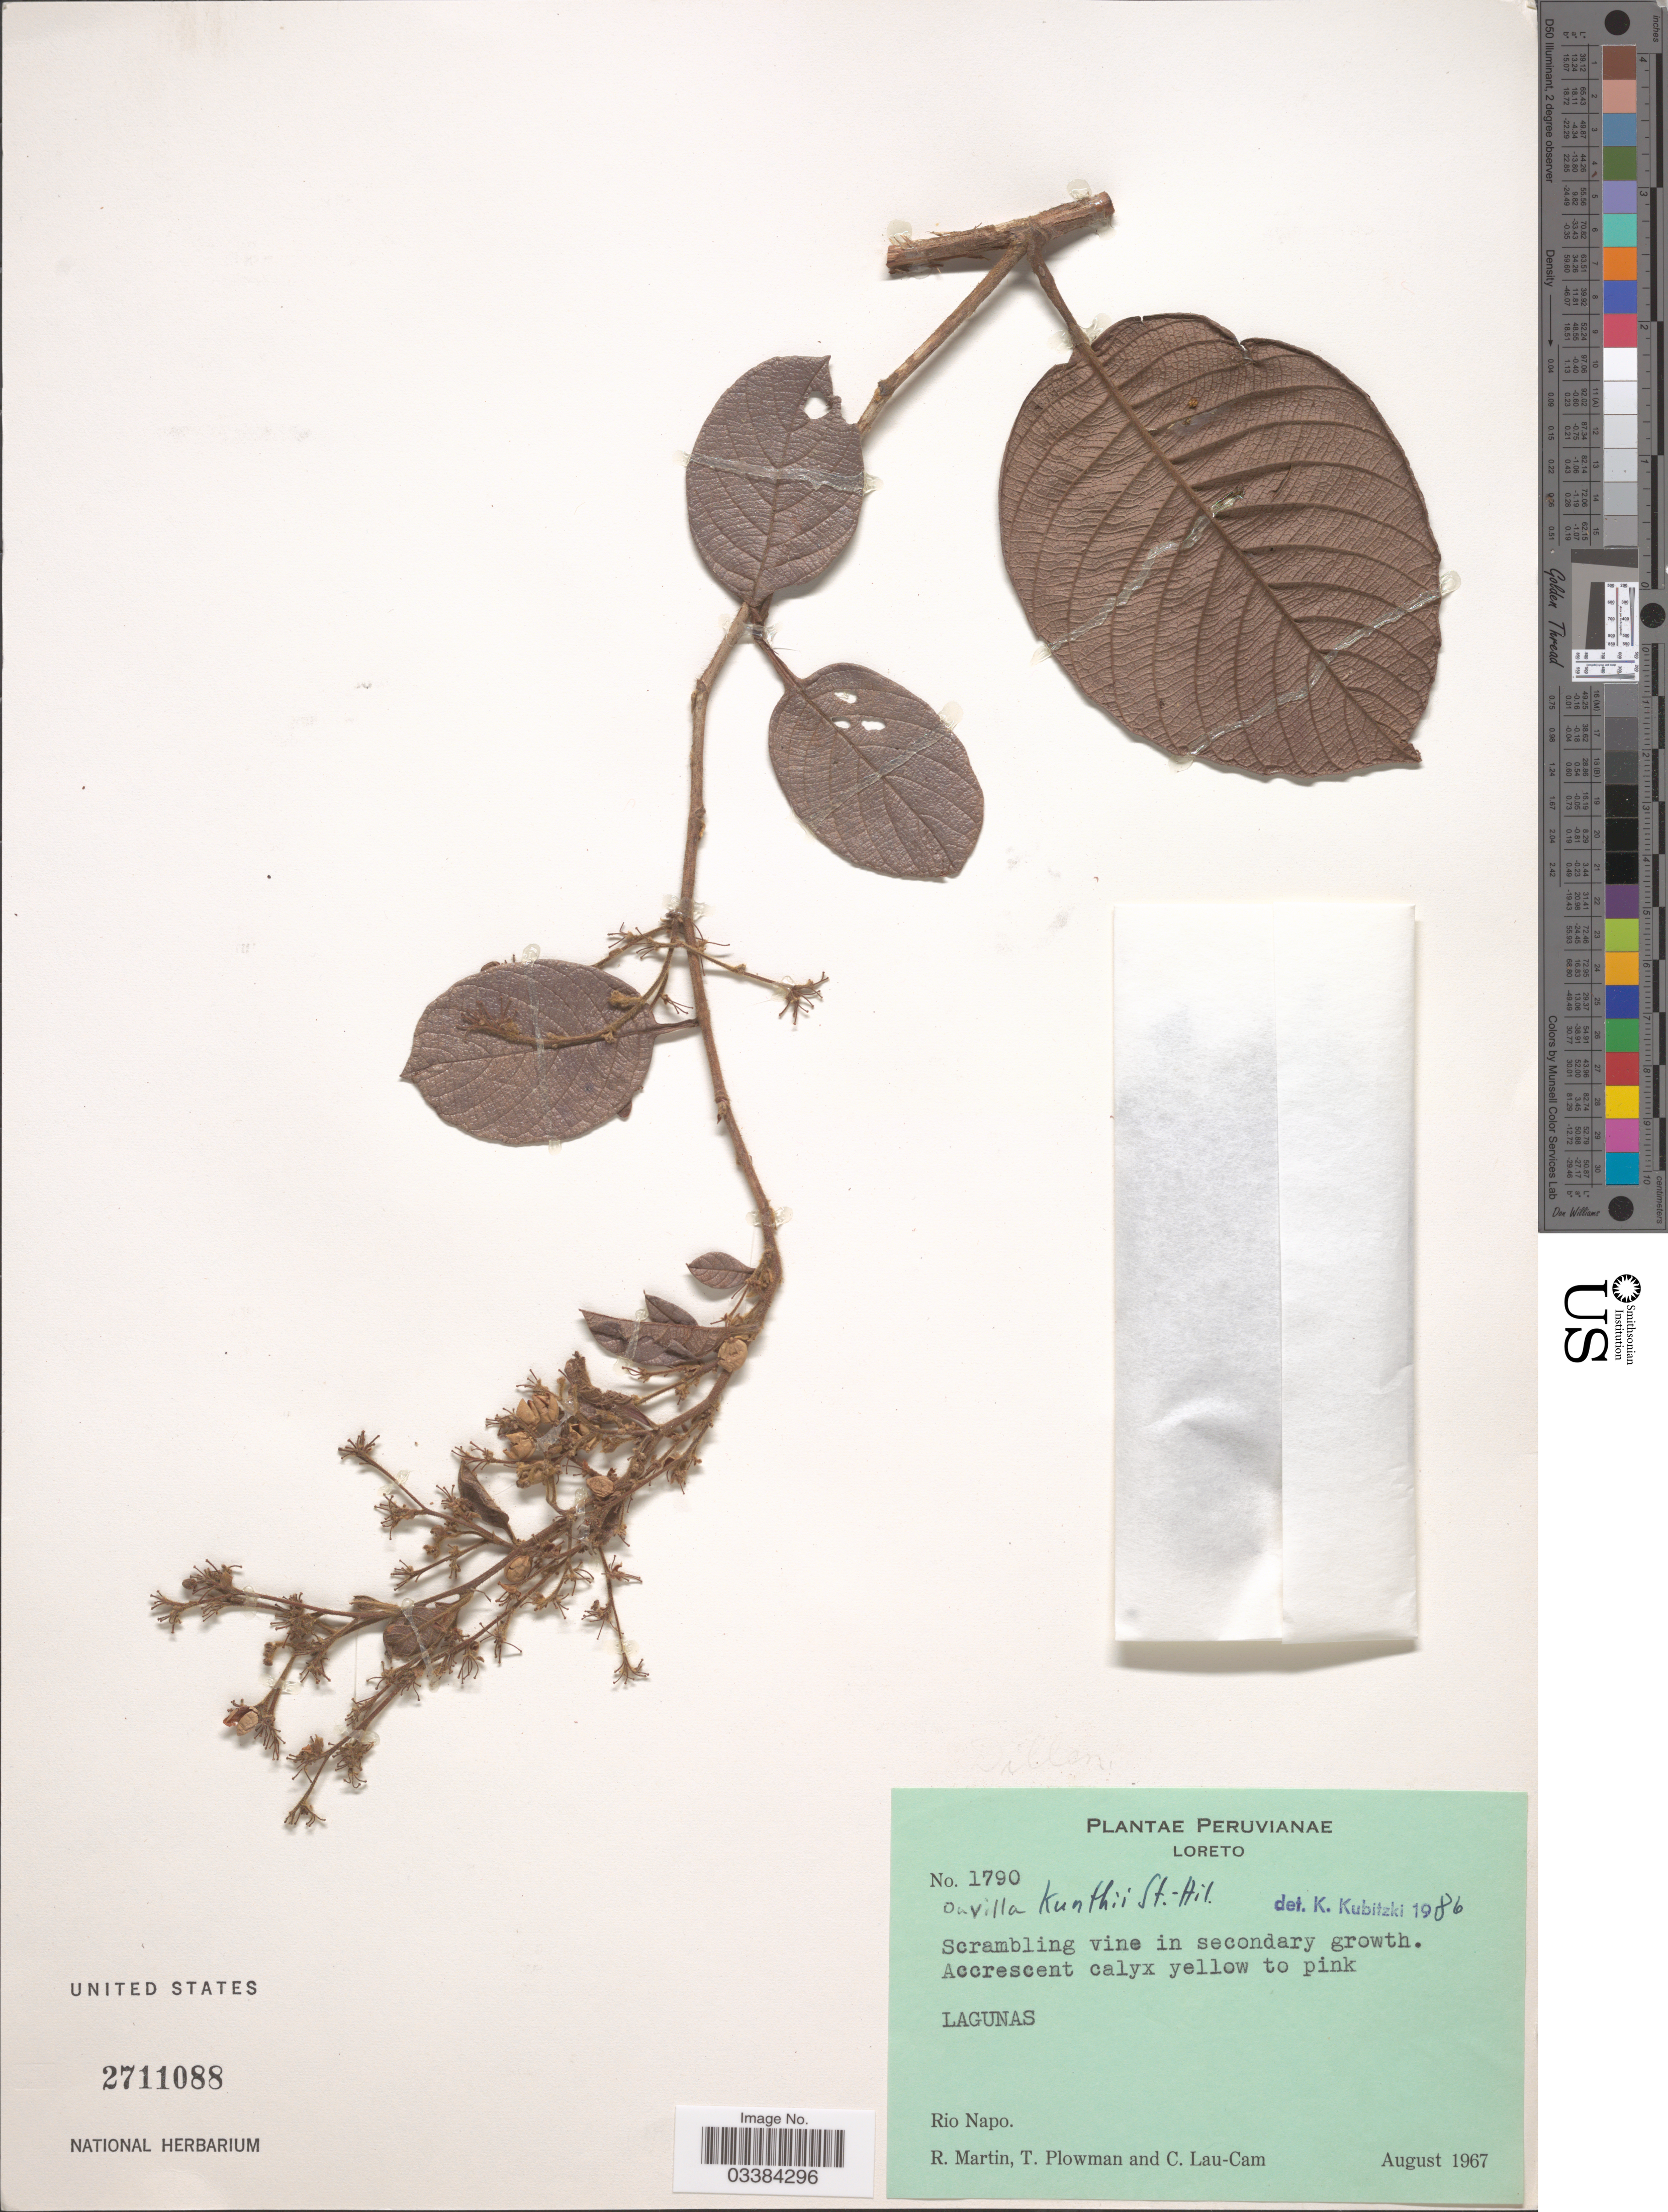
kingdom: Plantae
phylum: Tracheophyta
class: Magnoliopsida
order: Dilleniales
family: Dilleniaceae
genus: Davilla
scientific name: Davilla kunthii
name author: A. St.-Hil.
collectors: R. Martin, T. Plowman & C. Lau-Cam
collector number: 1790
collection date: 1967-08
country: Peru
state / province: Loreto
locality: Lagunas. Rio Napo.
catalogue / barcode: US 2711088